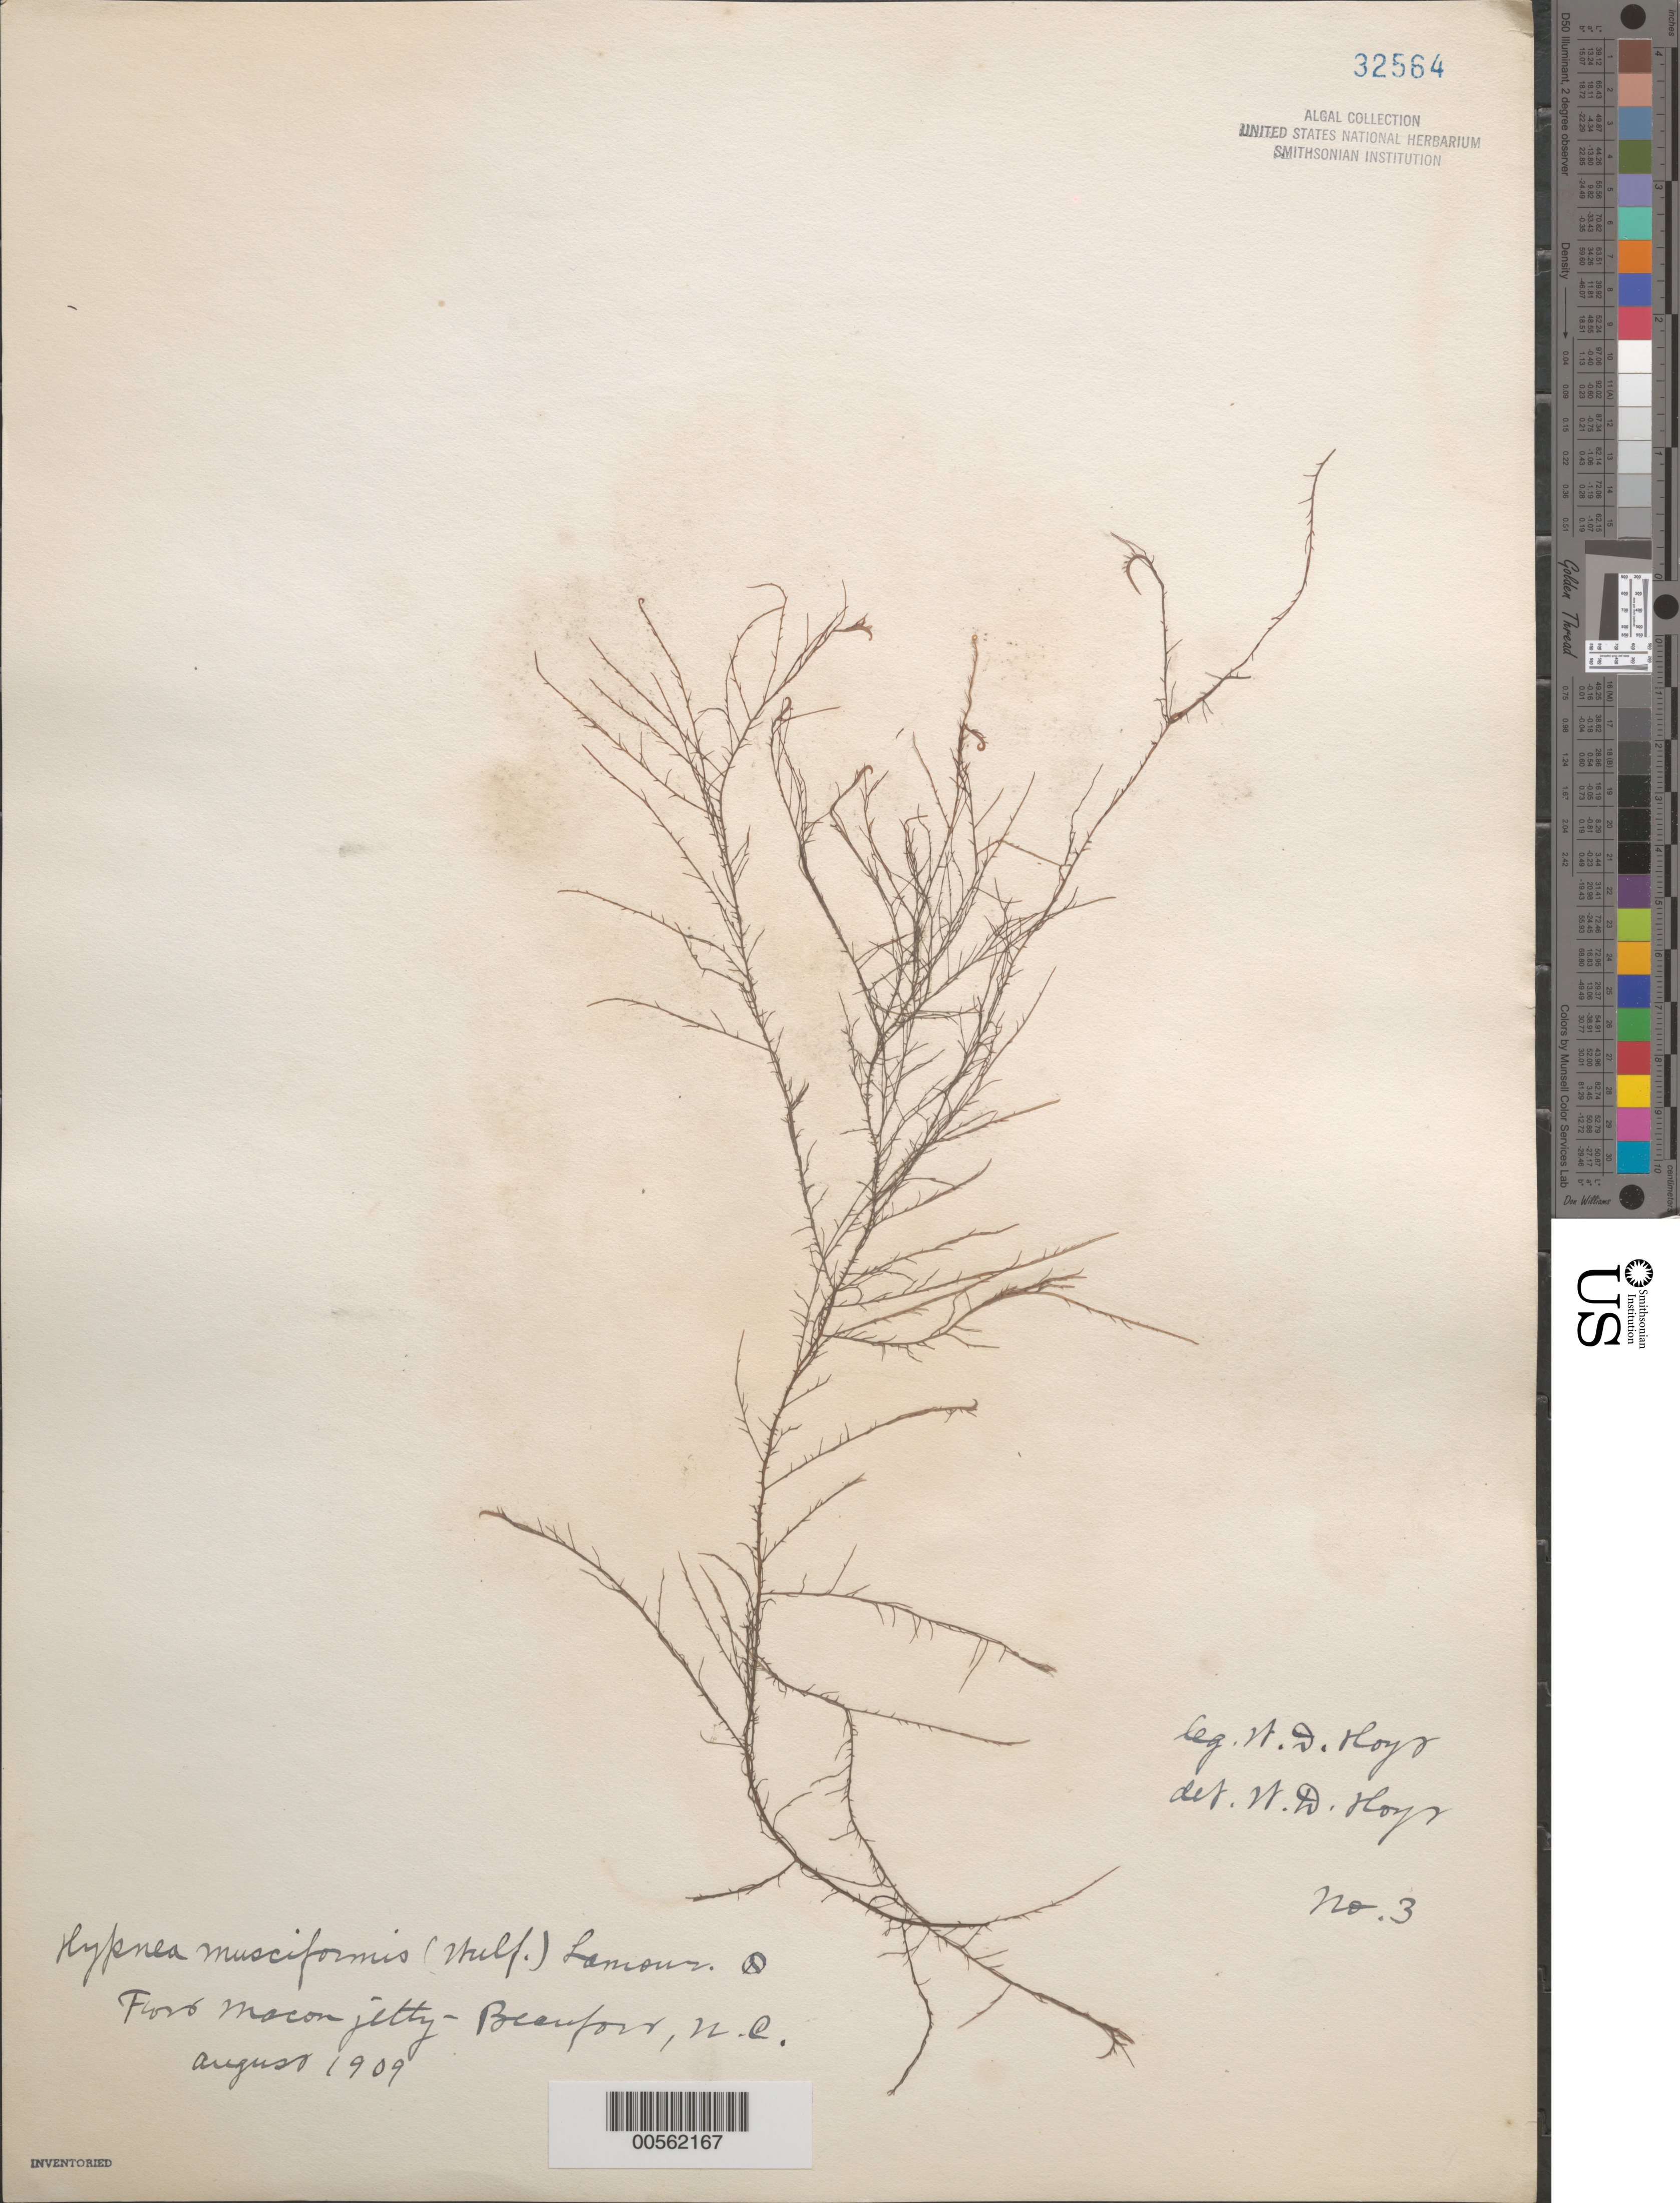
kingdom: Plantae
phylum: Rhodophyta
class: Florideophyceae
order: Gigartinales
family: Cystocloniaceae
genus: Hypnea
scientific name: Hypnea musciformis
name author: (Wulfen) J.V.Lamouroux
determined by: Hoyt, W. D.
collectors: W. D. Hoyt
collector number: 3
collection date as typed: Aug 1909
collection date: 1909-08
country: United States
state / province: North Carolina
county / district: Carteret County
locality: Beaufort, Fort Macon jetty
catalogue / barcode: US 32564